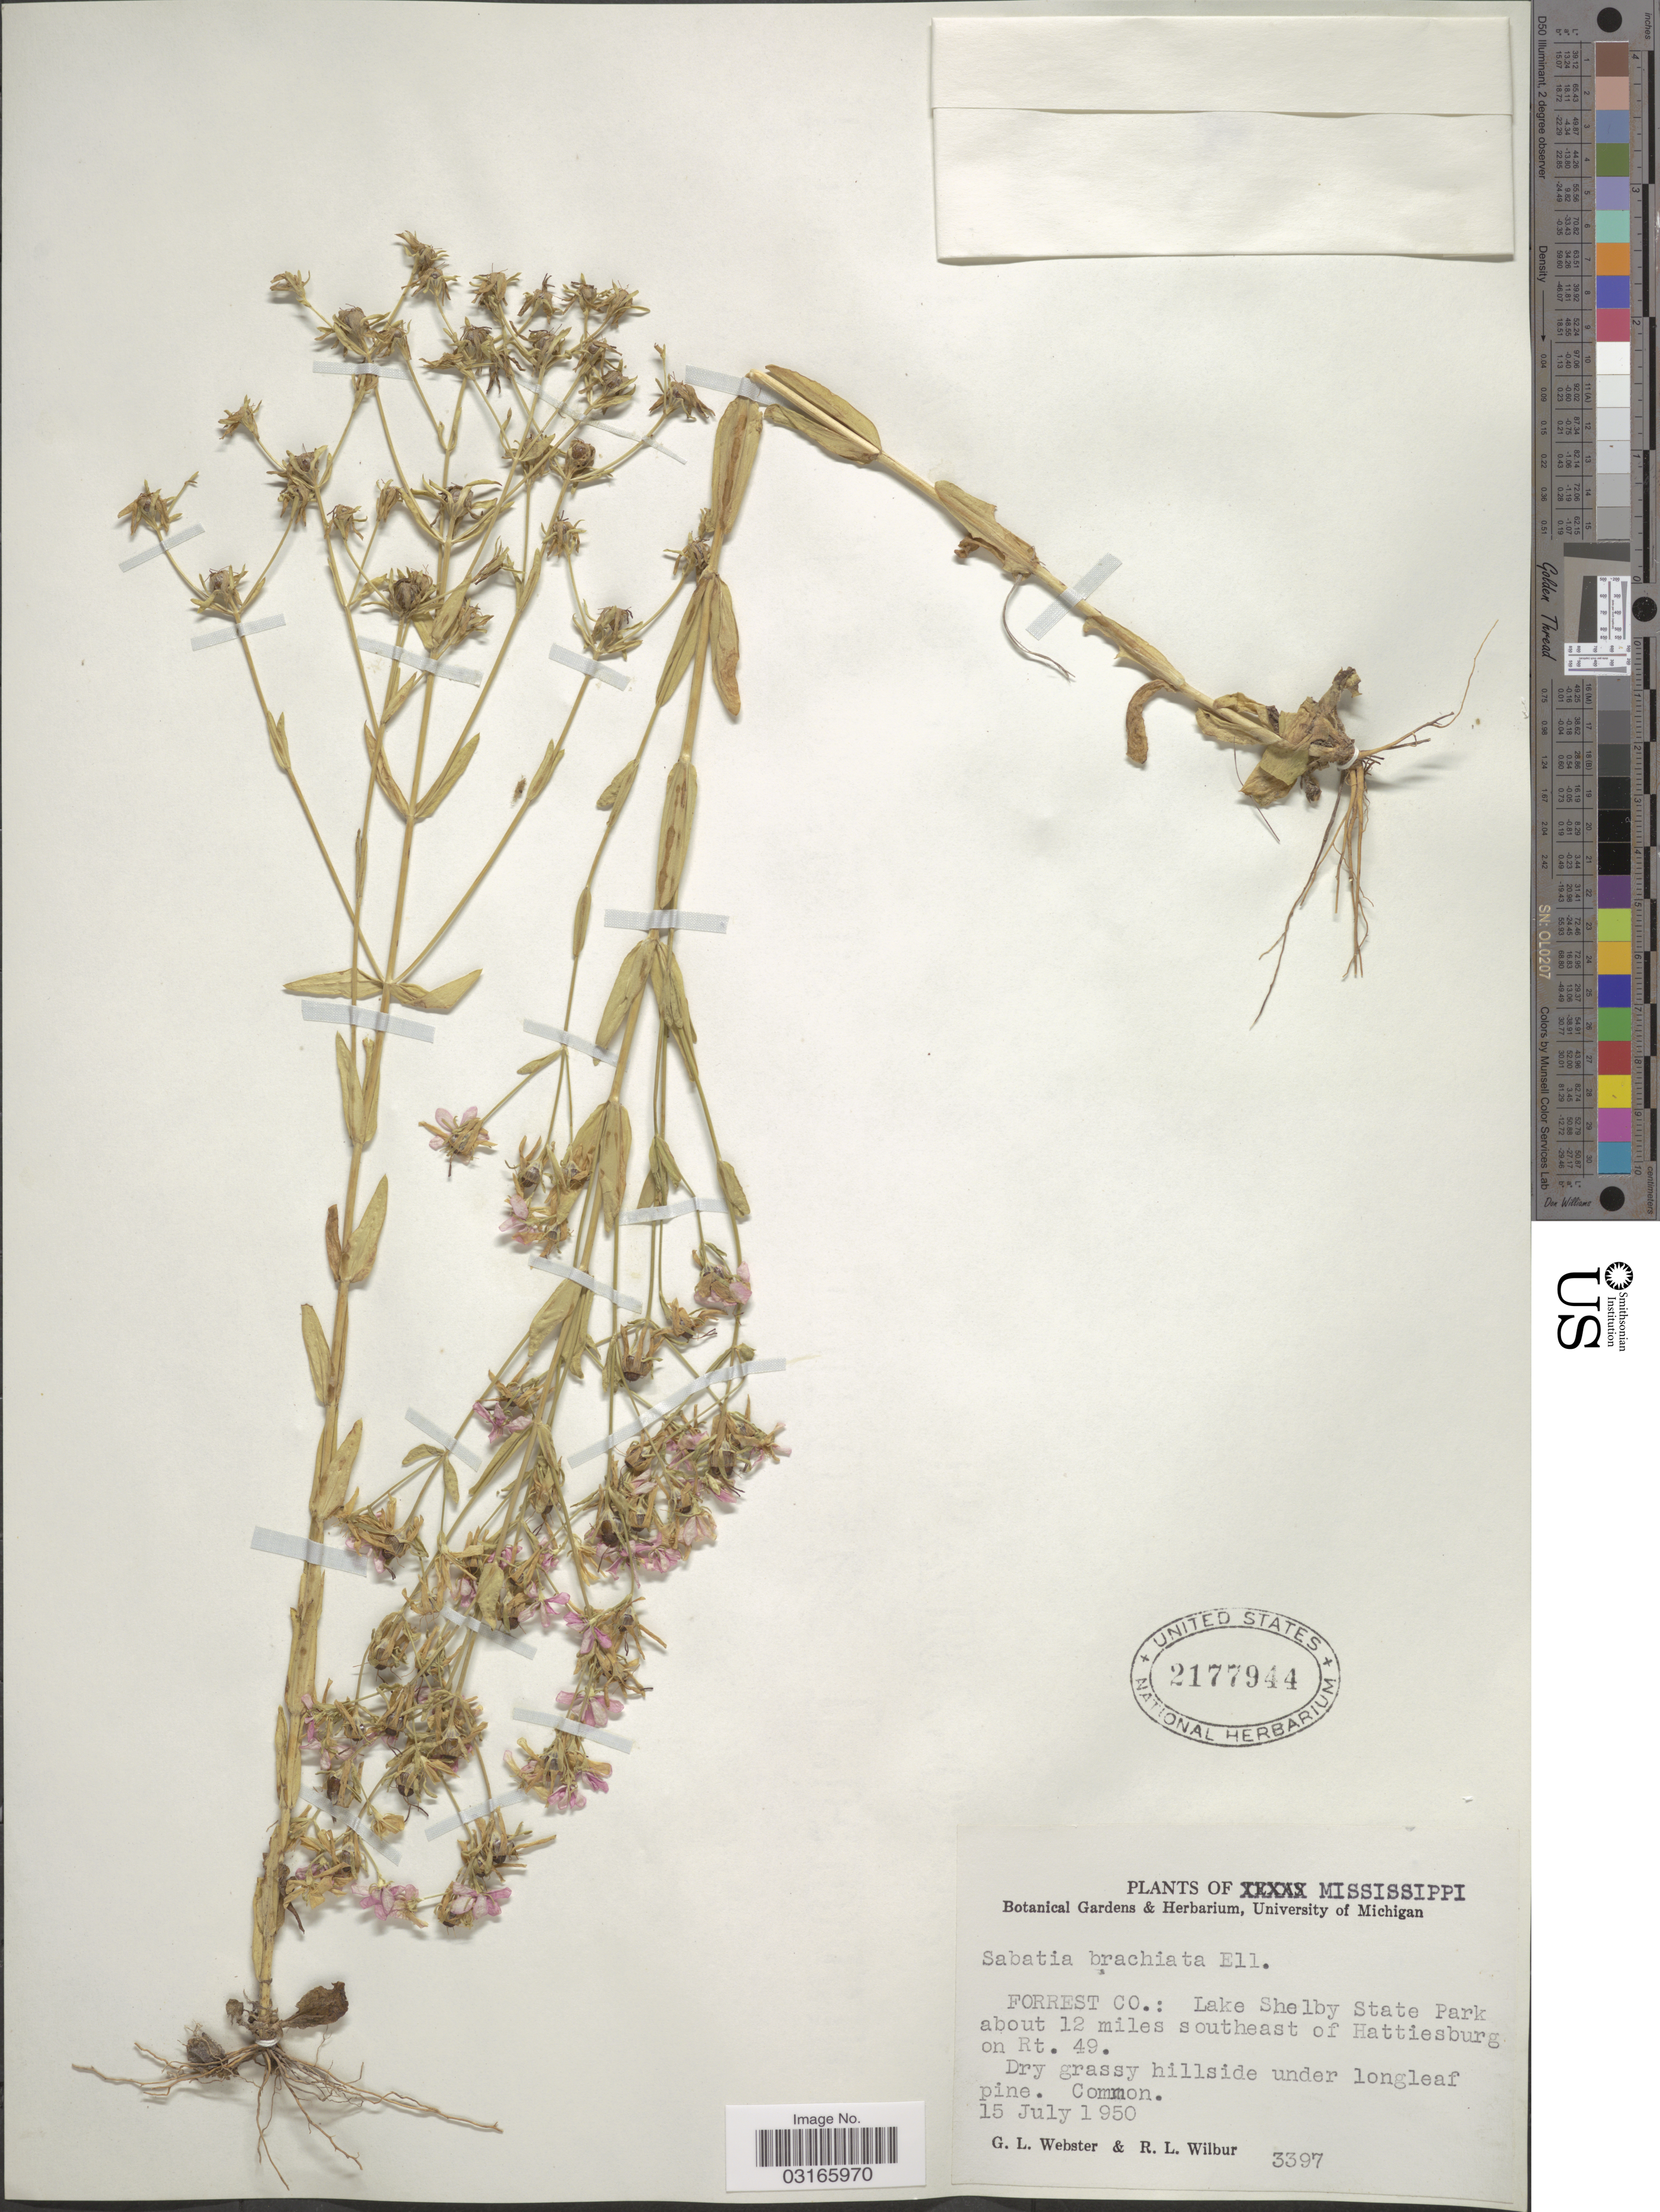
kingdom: Plantae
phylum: Tracheophyta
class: Magnoliopsida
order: Gentianales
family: Gentianaceae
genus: Sabatia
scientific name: Sabatia brachiata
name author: Elliott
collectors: G. L. Webster & R. L. Wilbur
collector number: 3397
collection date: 1950-07-15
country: United States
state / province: Mississippi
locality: Forrest Co.: Lake Shelby State Park about 12 miles southeast of Hattiesburg on Rt. 49.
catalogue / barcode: US 2177944